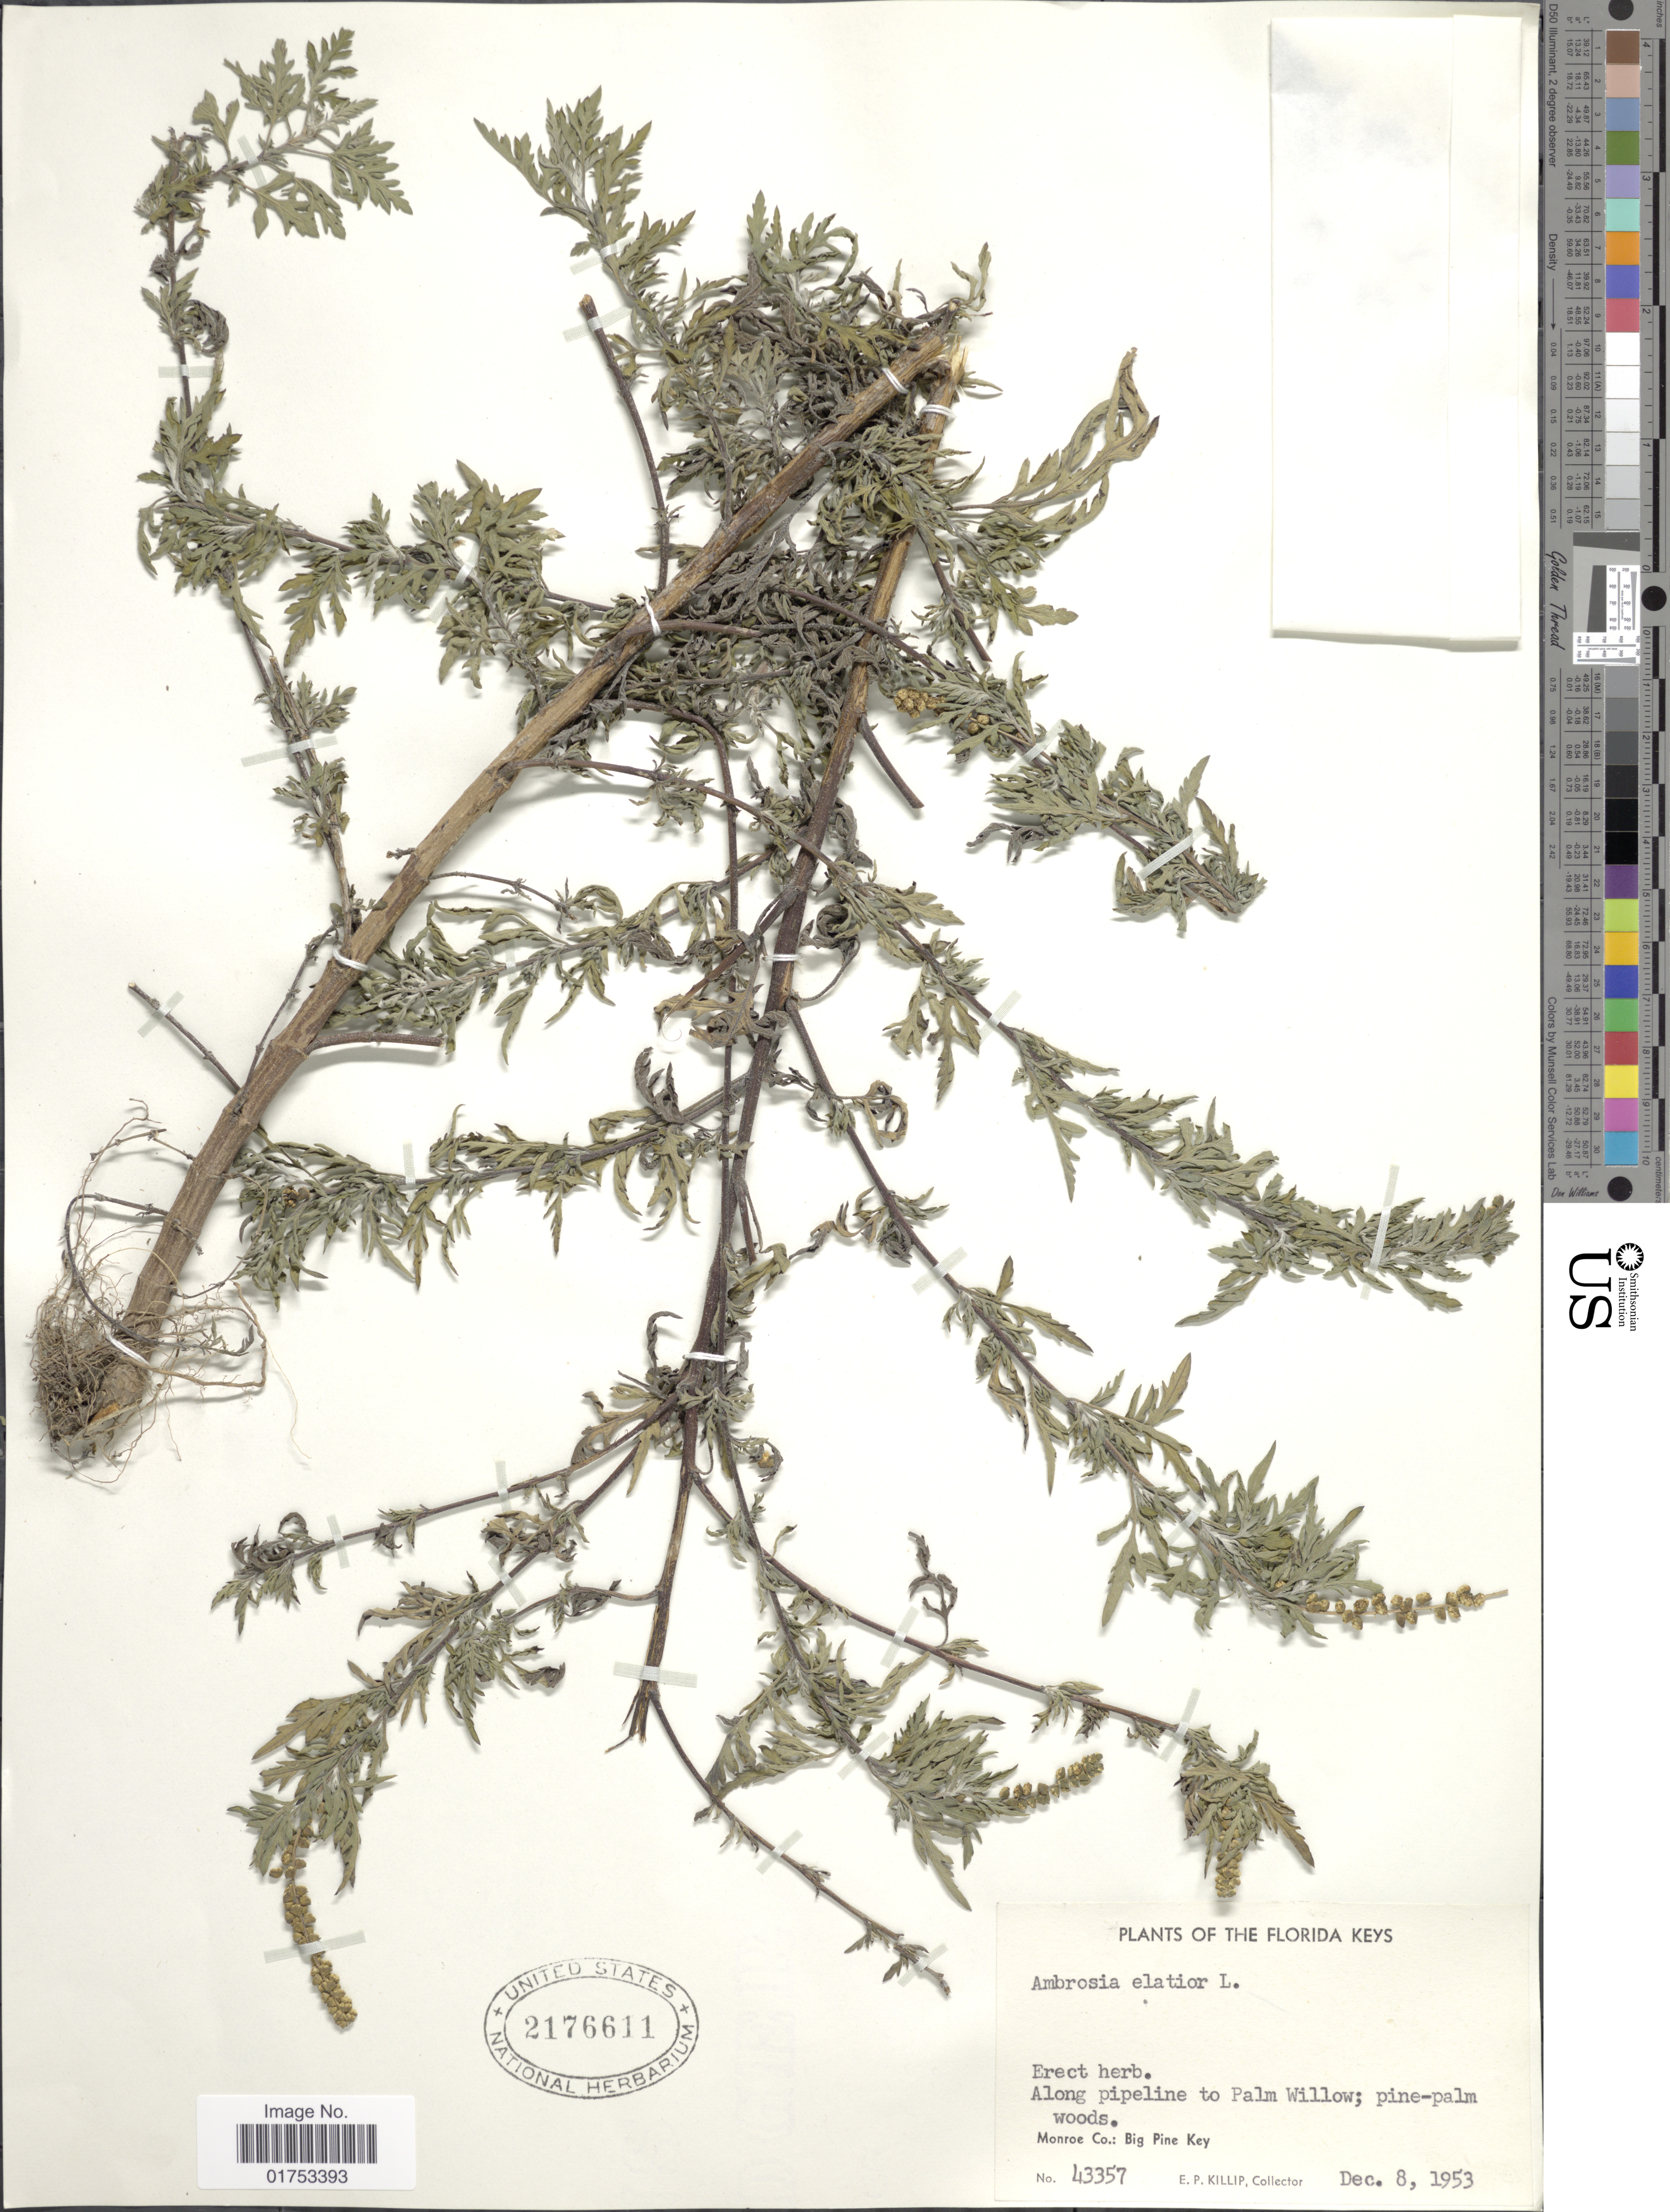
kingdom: Plantae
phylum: Tracheophyta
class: Magnoliopsida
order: Asterales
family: Asteraceae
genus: Ambrosia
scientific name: Ambrosia artemisiifolia var. elatior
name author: (L.) Descourt.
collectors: E. P. Killip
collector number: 43357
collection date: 1953-12-08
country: United States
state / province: Florida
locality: Florida Keys, along pipeline to Palm Willow, Monroe Co., Big Pine Key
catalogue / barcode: US 2176611